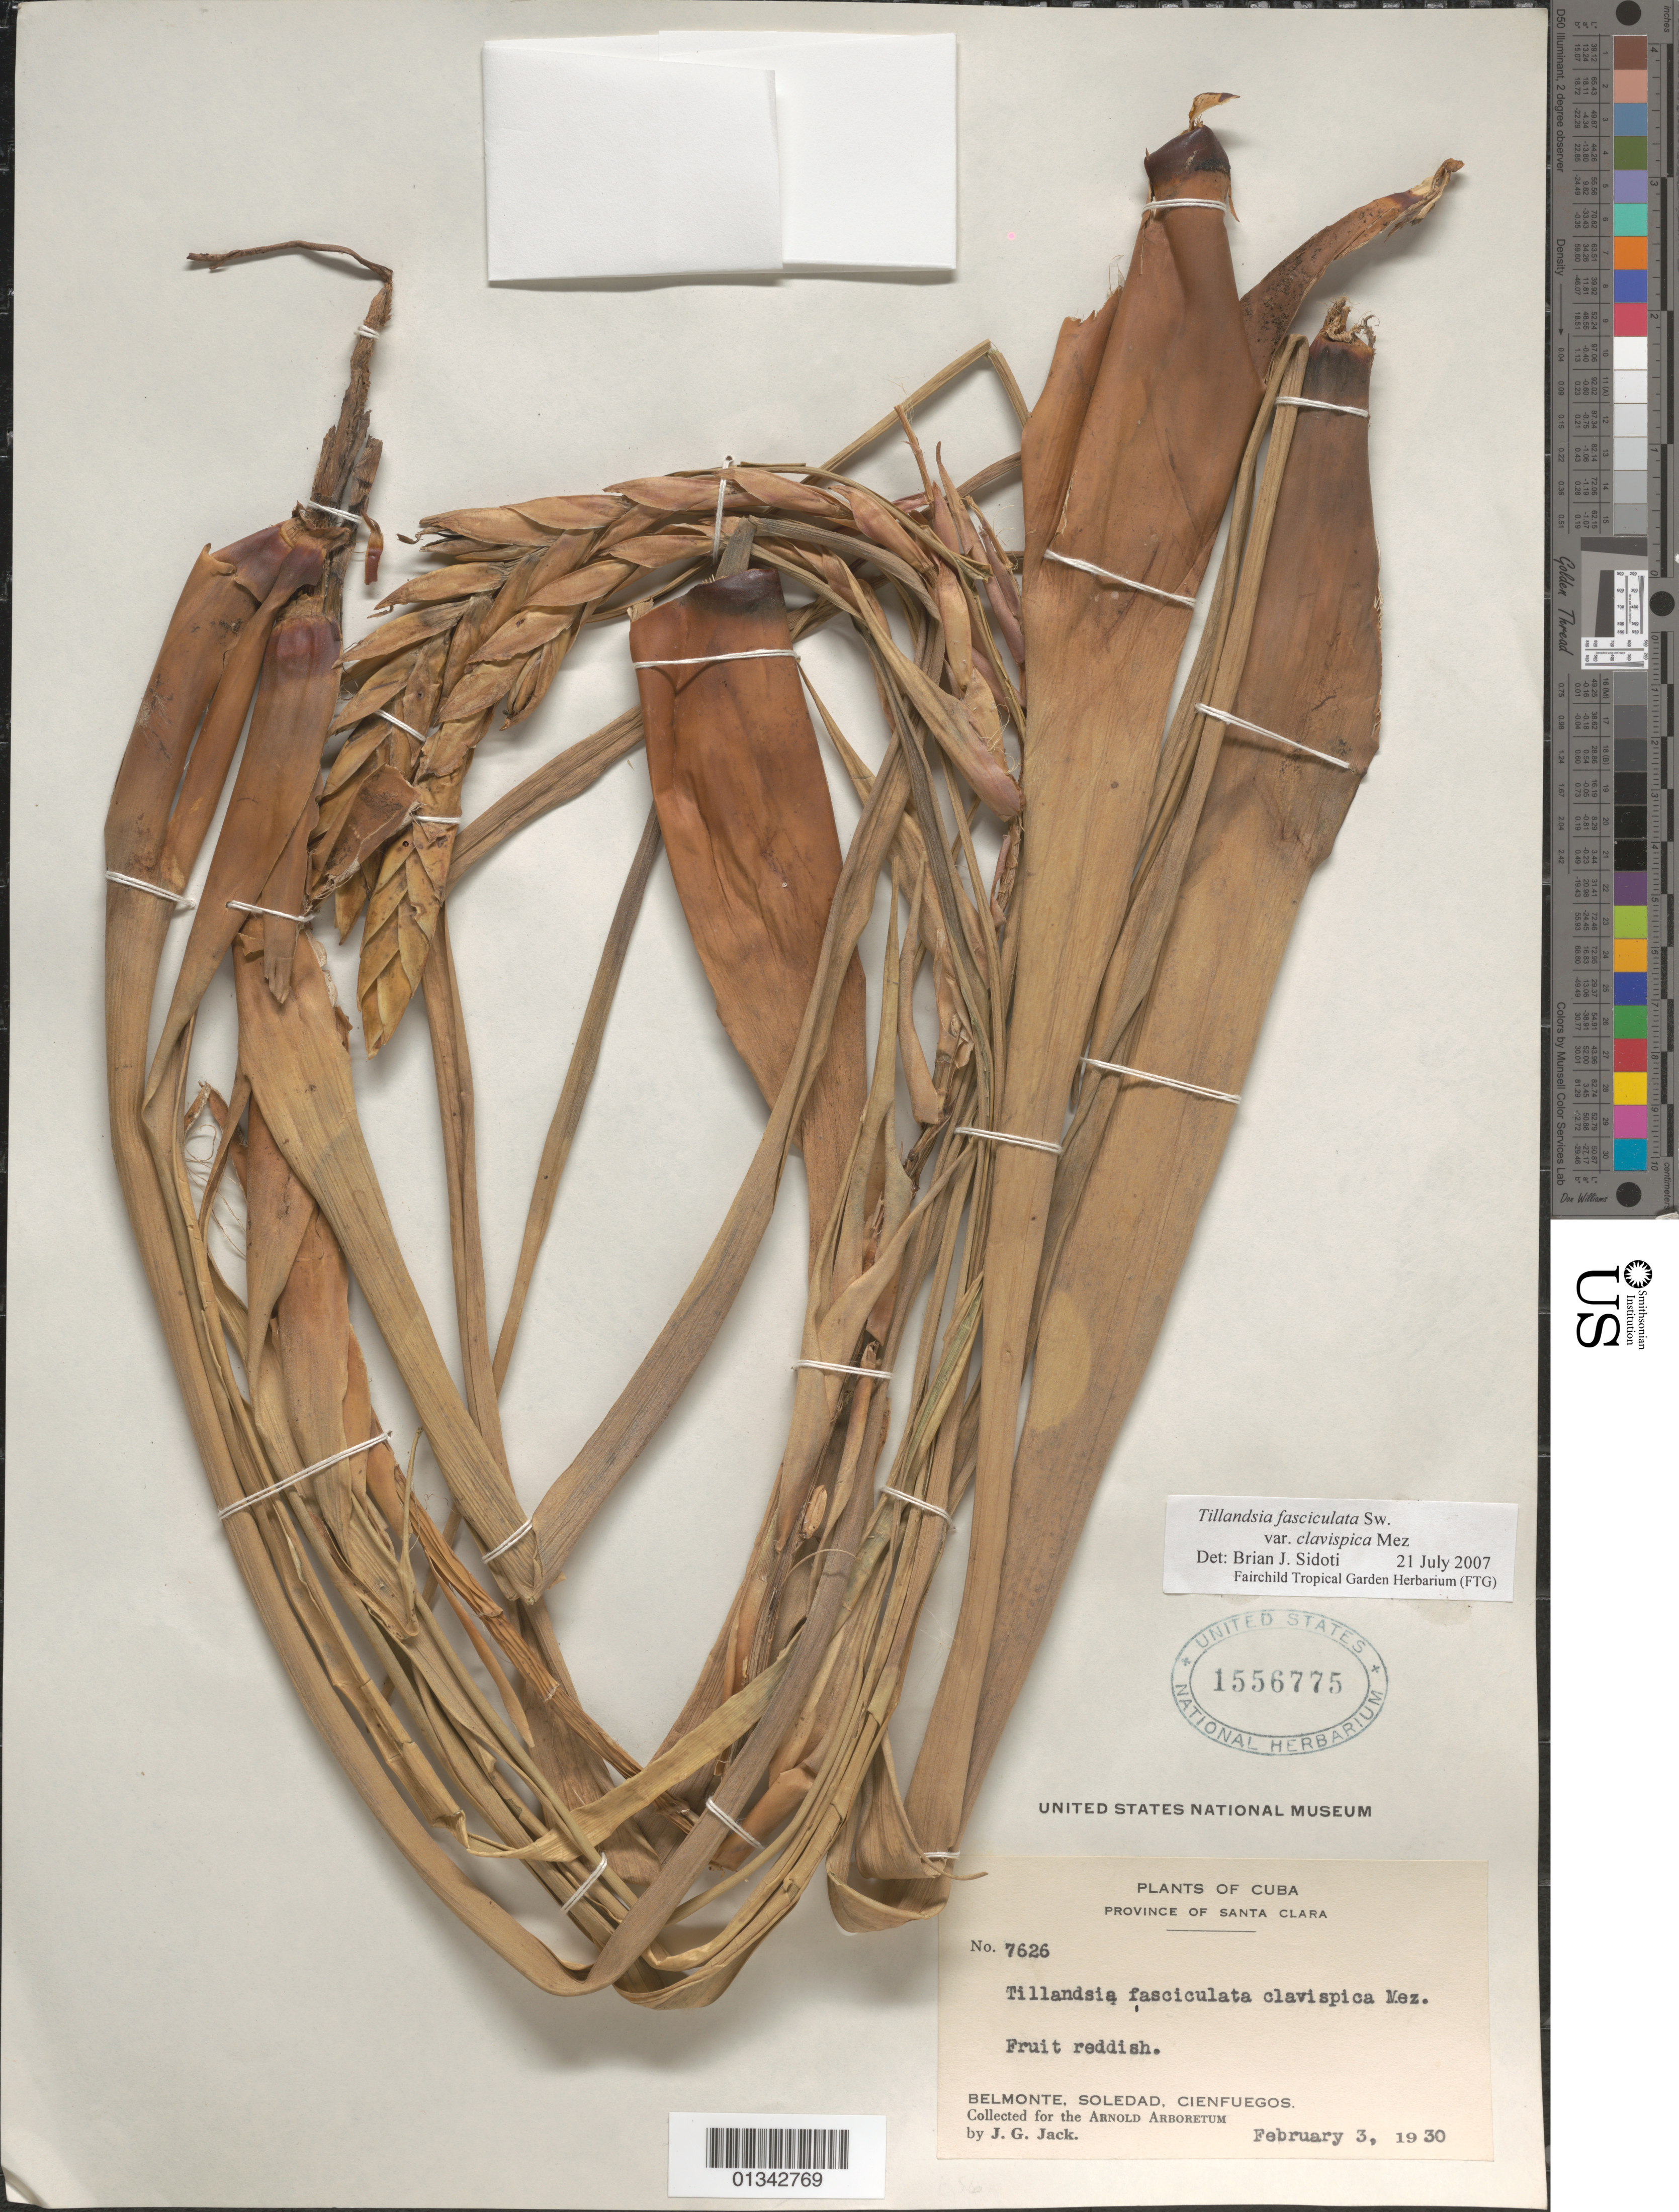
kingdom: Plantae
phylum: Tracheophyta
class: Liliopsida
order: Poales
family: Bromeliaceae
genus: Tillandsia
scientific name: Tillandsia fasciculata var. clavispica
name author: Mez in A. DC.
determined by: Sidoti, B. J.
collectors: J. G. Jack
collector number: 7626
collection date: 1930-02-03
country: Cuba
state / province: Cienfuegos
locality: Belmonte, Soledad, Cienfuegos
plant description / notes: Label heading "Province of Santa Clara" but the locality "Cienfuegos" ?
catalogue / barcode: US 1556775